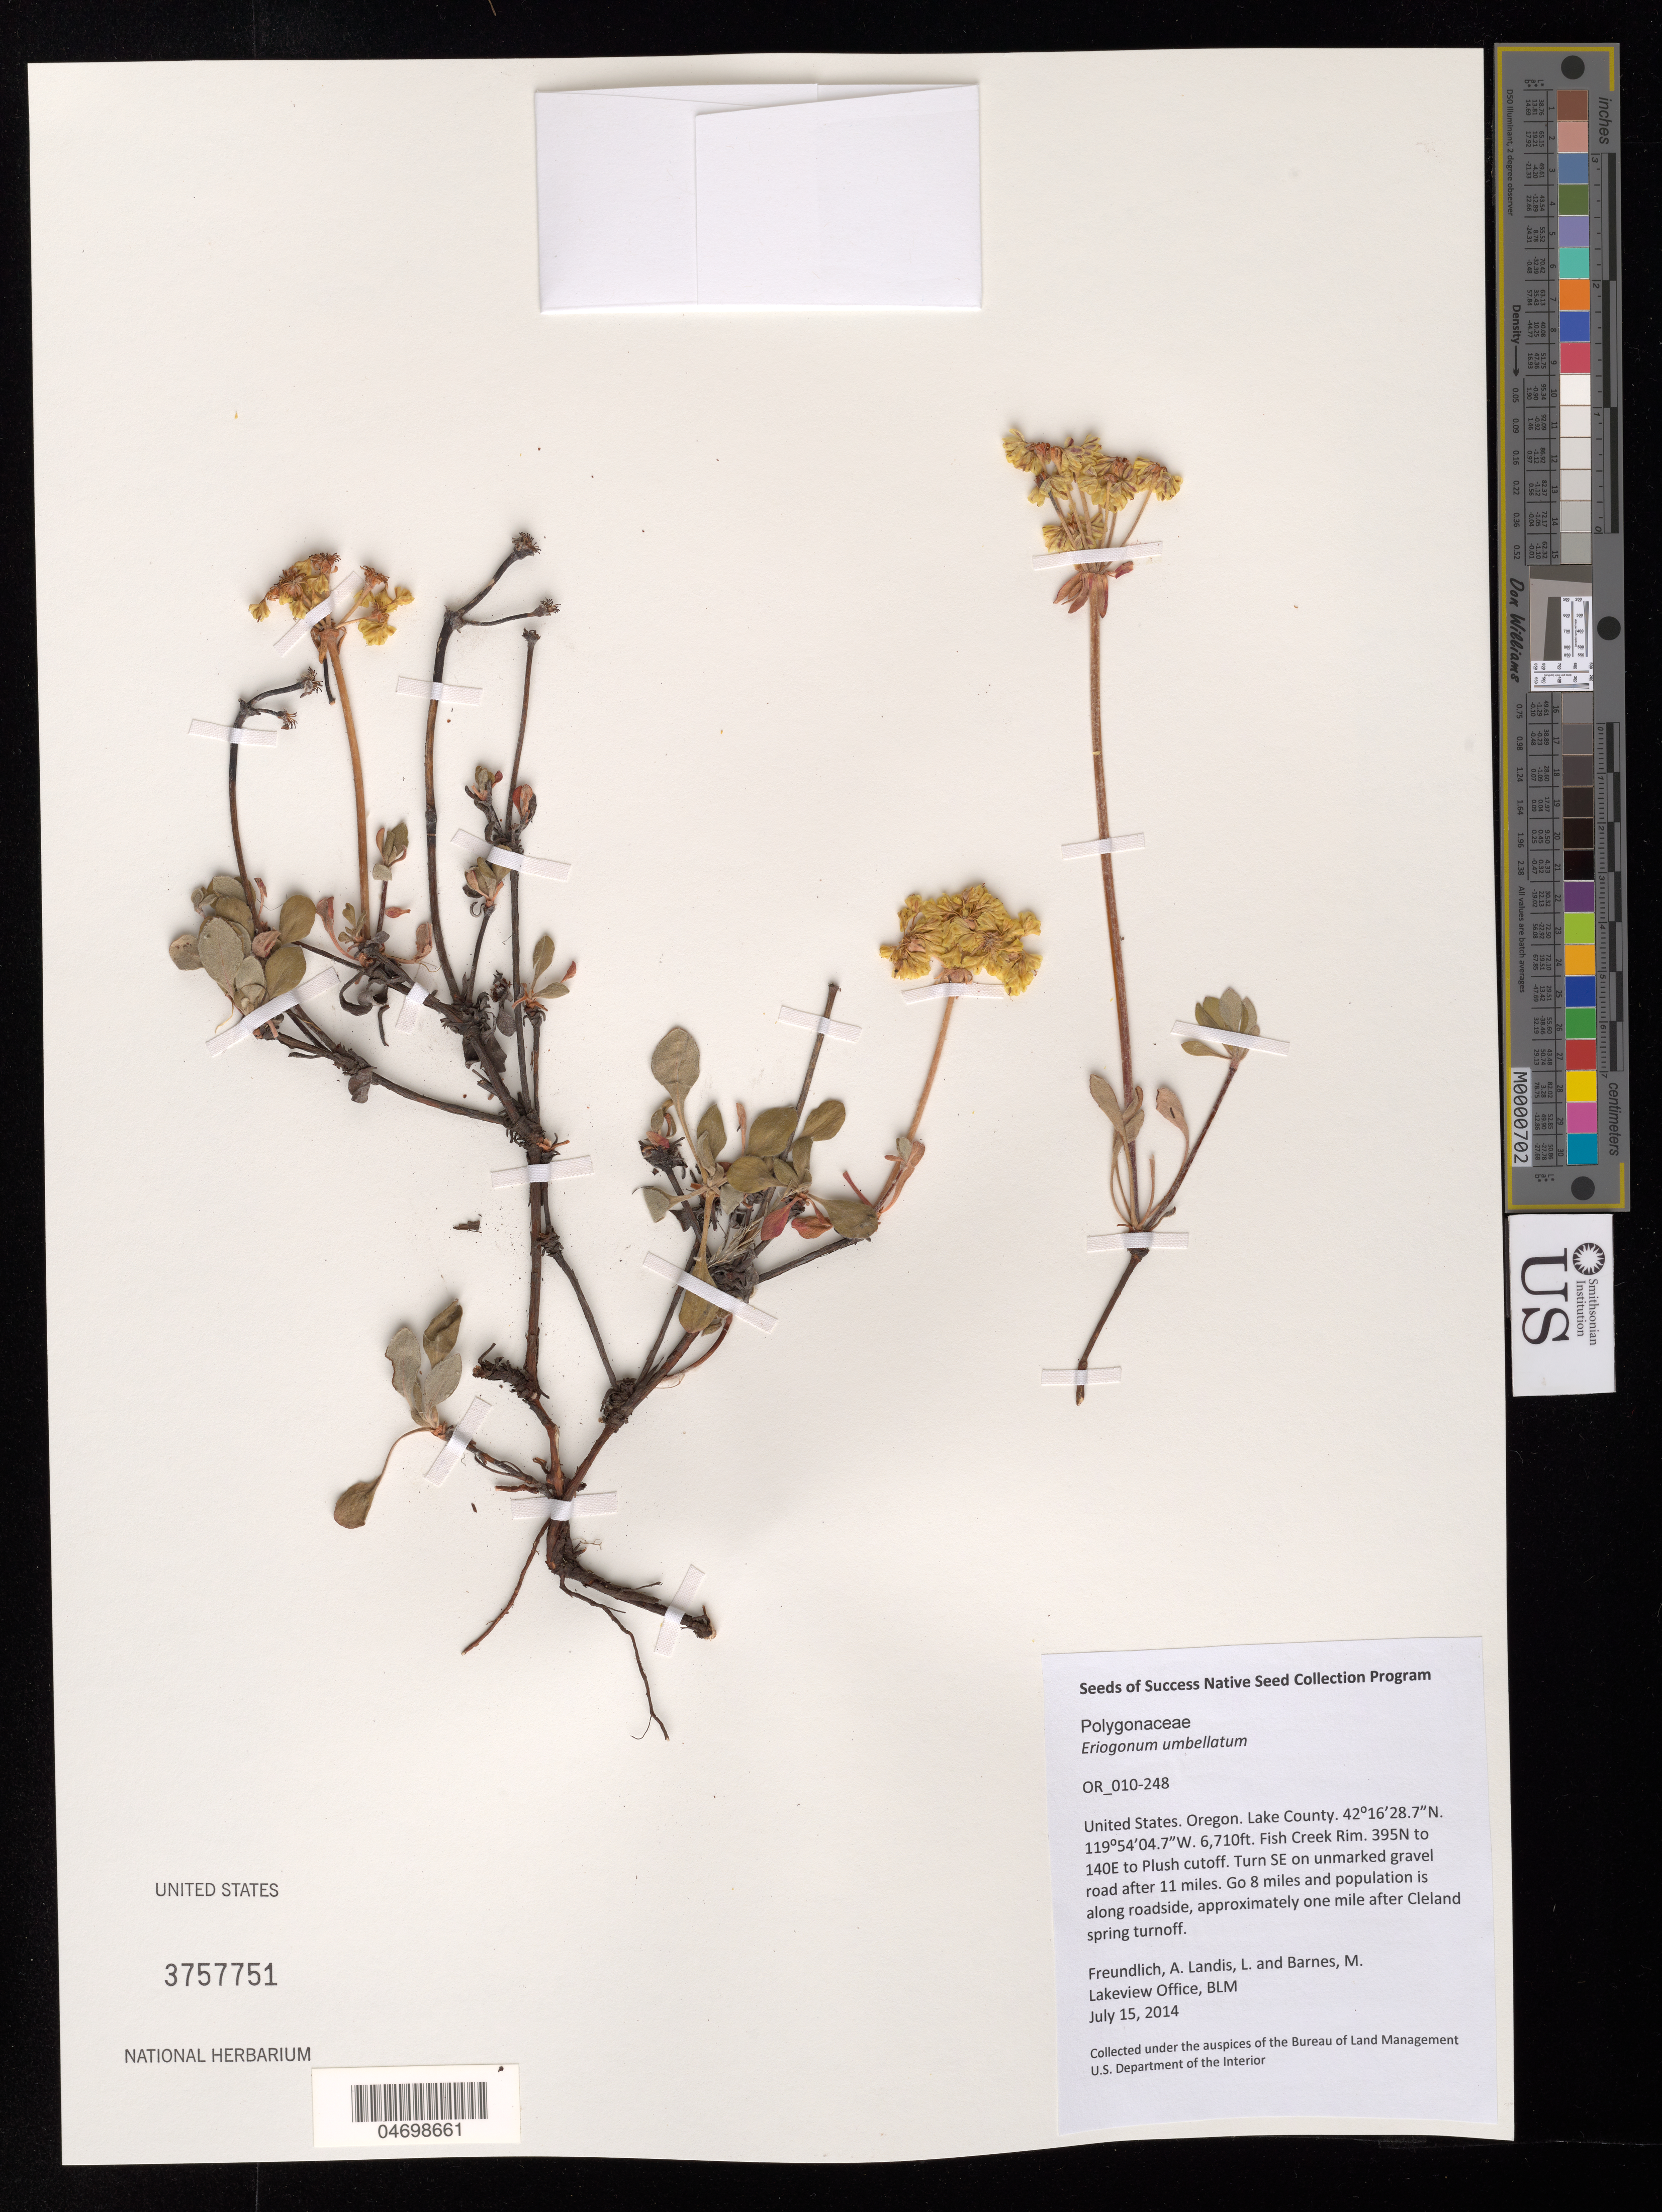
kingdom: Plantae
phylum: Tracheophyta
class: Magnoliopsida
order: Caryophyllales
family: Polygonaceae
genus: Eriogonum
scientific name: Eriogonum umbellatum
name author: Torr.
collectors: A. Freundlich, L. Landis & M. Barnes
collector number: OR-010-248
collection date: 2014-07-15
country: United States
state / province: Oregon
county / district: Lake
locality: Fish Creek Rim, after Cleland spring turnoff.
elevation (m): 2045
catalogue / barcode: US 3757751